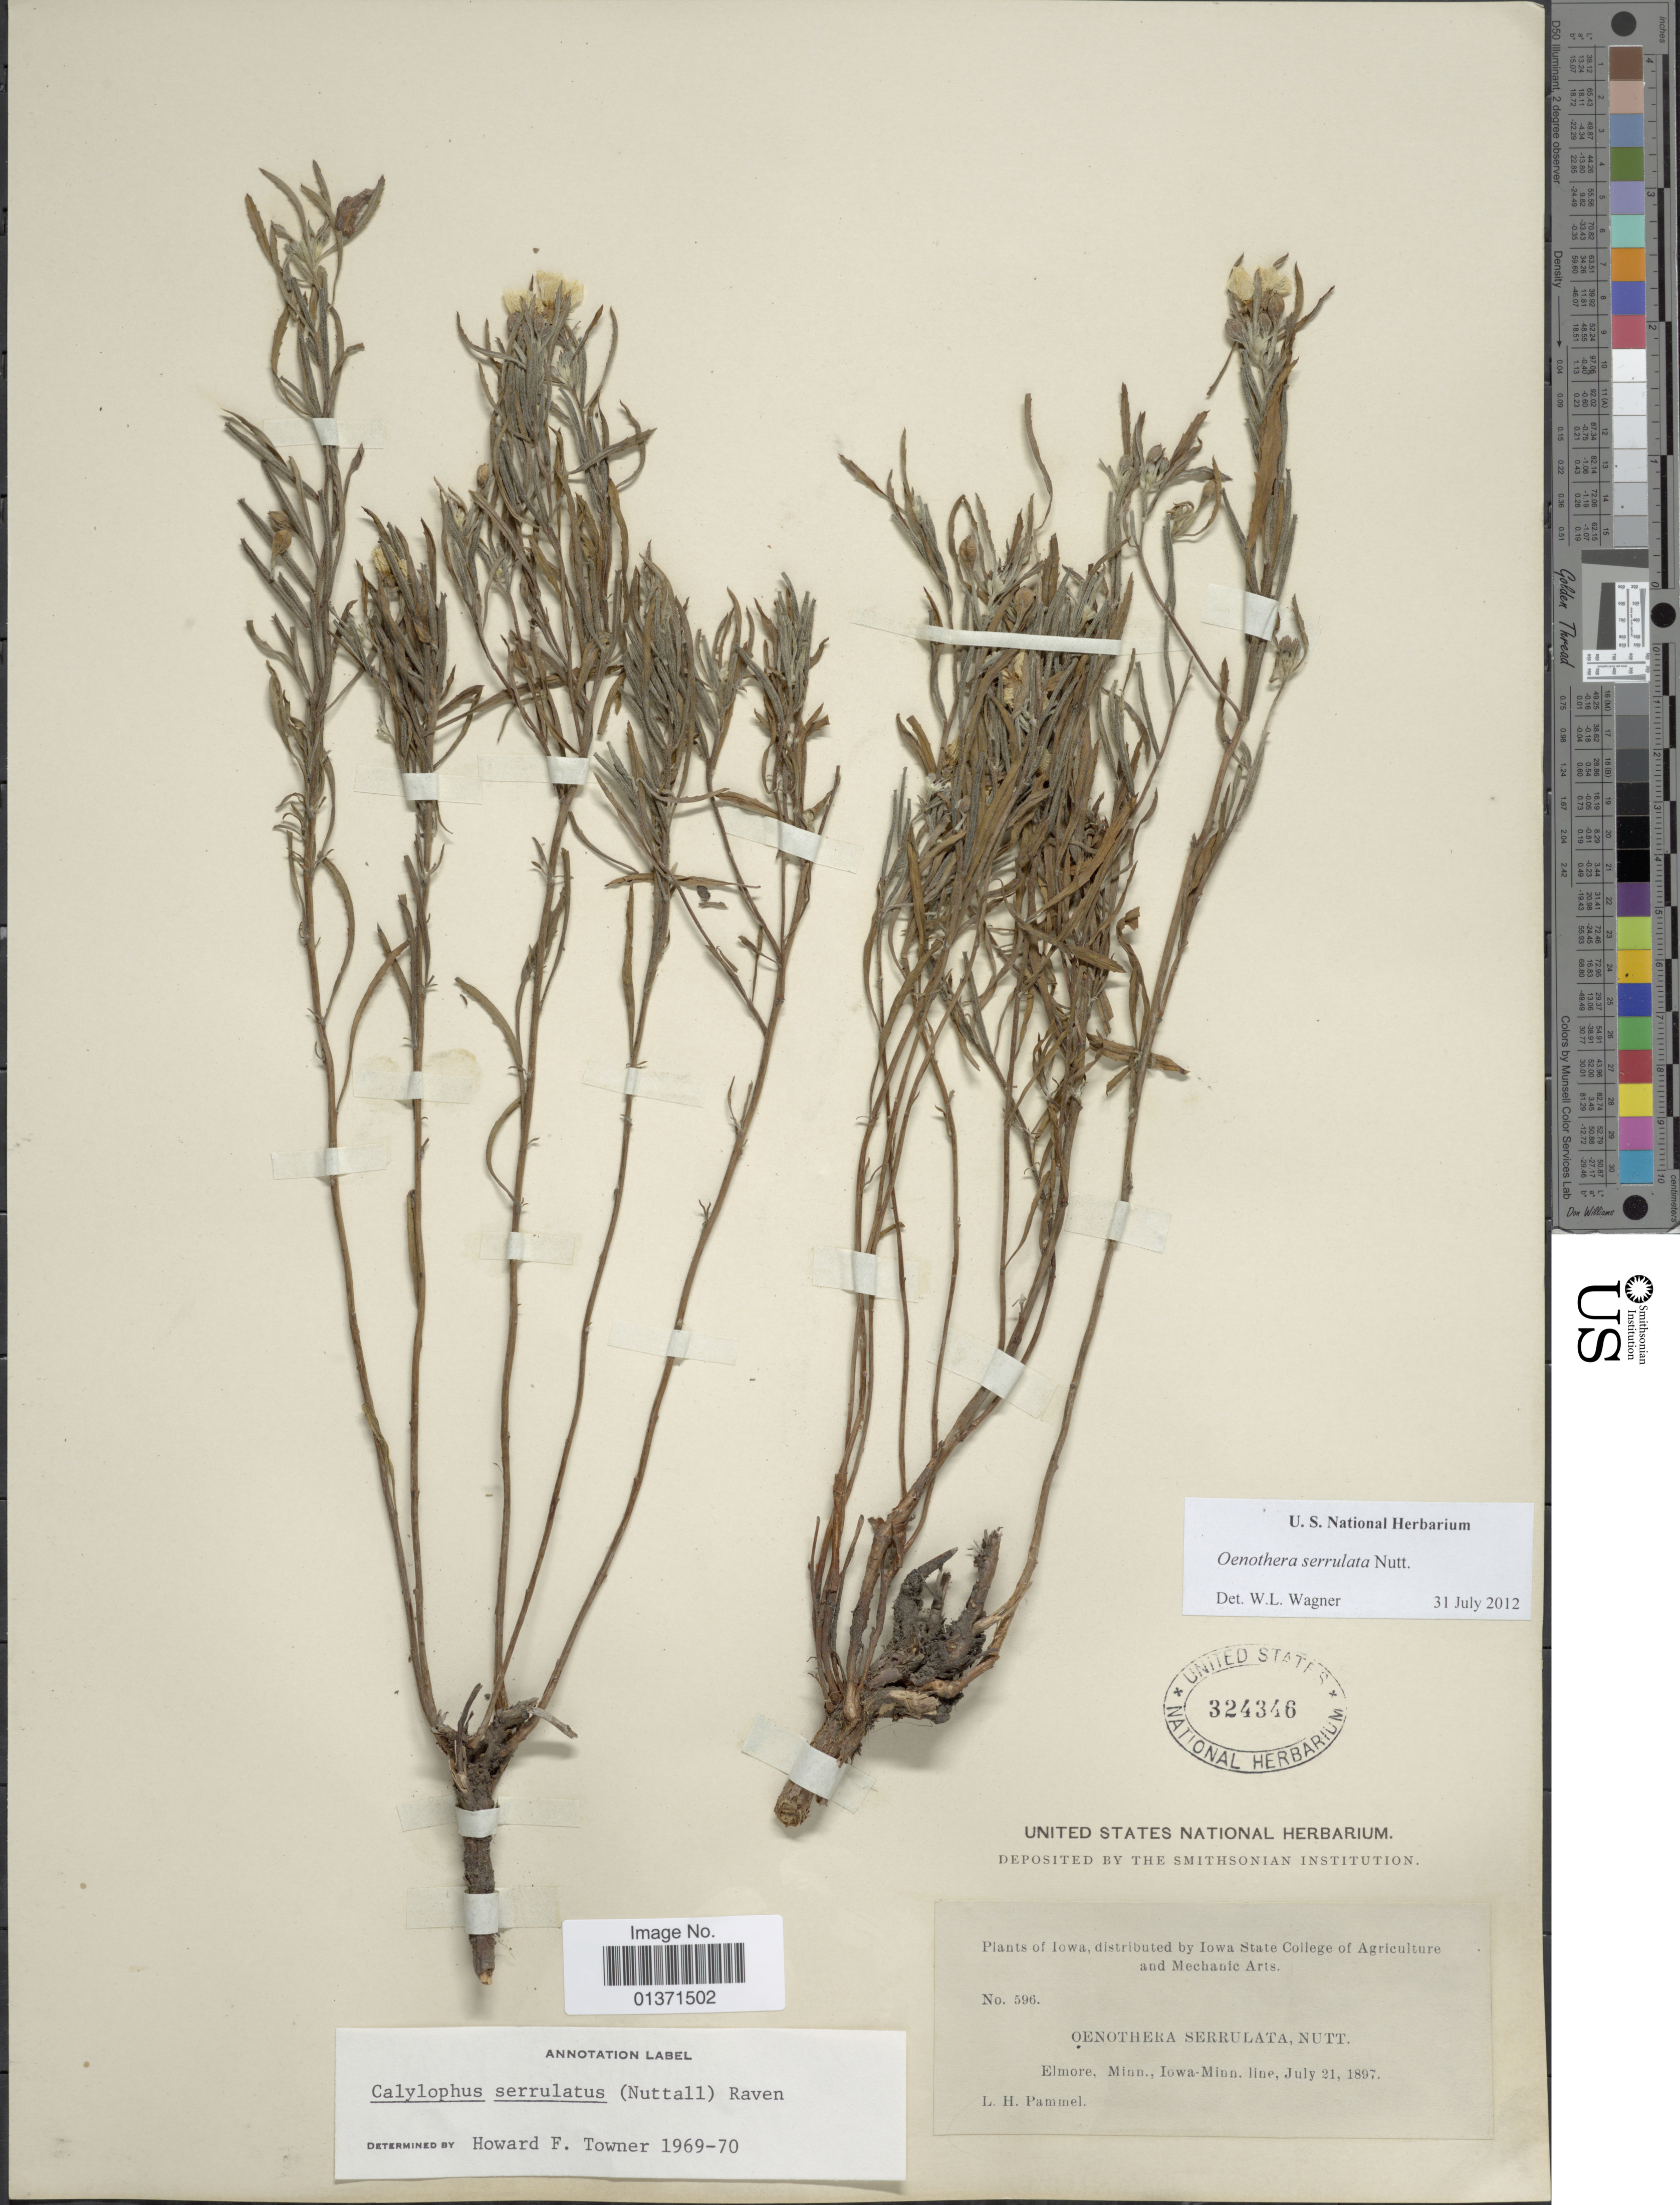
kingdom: Plantae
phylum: Tracheophyta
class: Magnoliopsida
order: Myrtales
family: Onagraceae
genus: Oenothera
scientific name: Oenothera serrulata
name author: Nutt.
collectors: L. Pammel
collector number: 596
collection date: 1897-07-21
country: United States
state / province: Iowa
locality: Elmore, Minn., Iowa-Minn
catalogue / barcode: US 324346